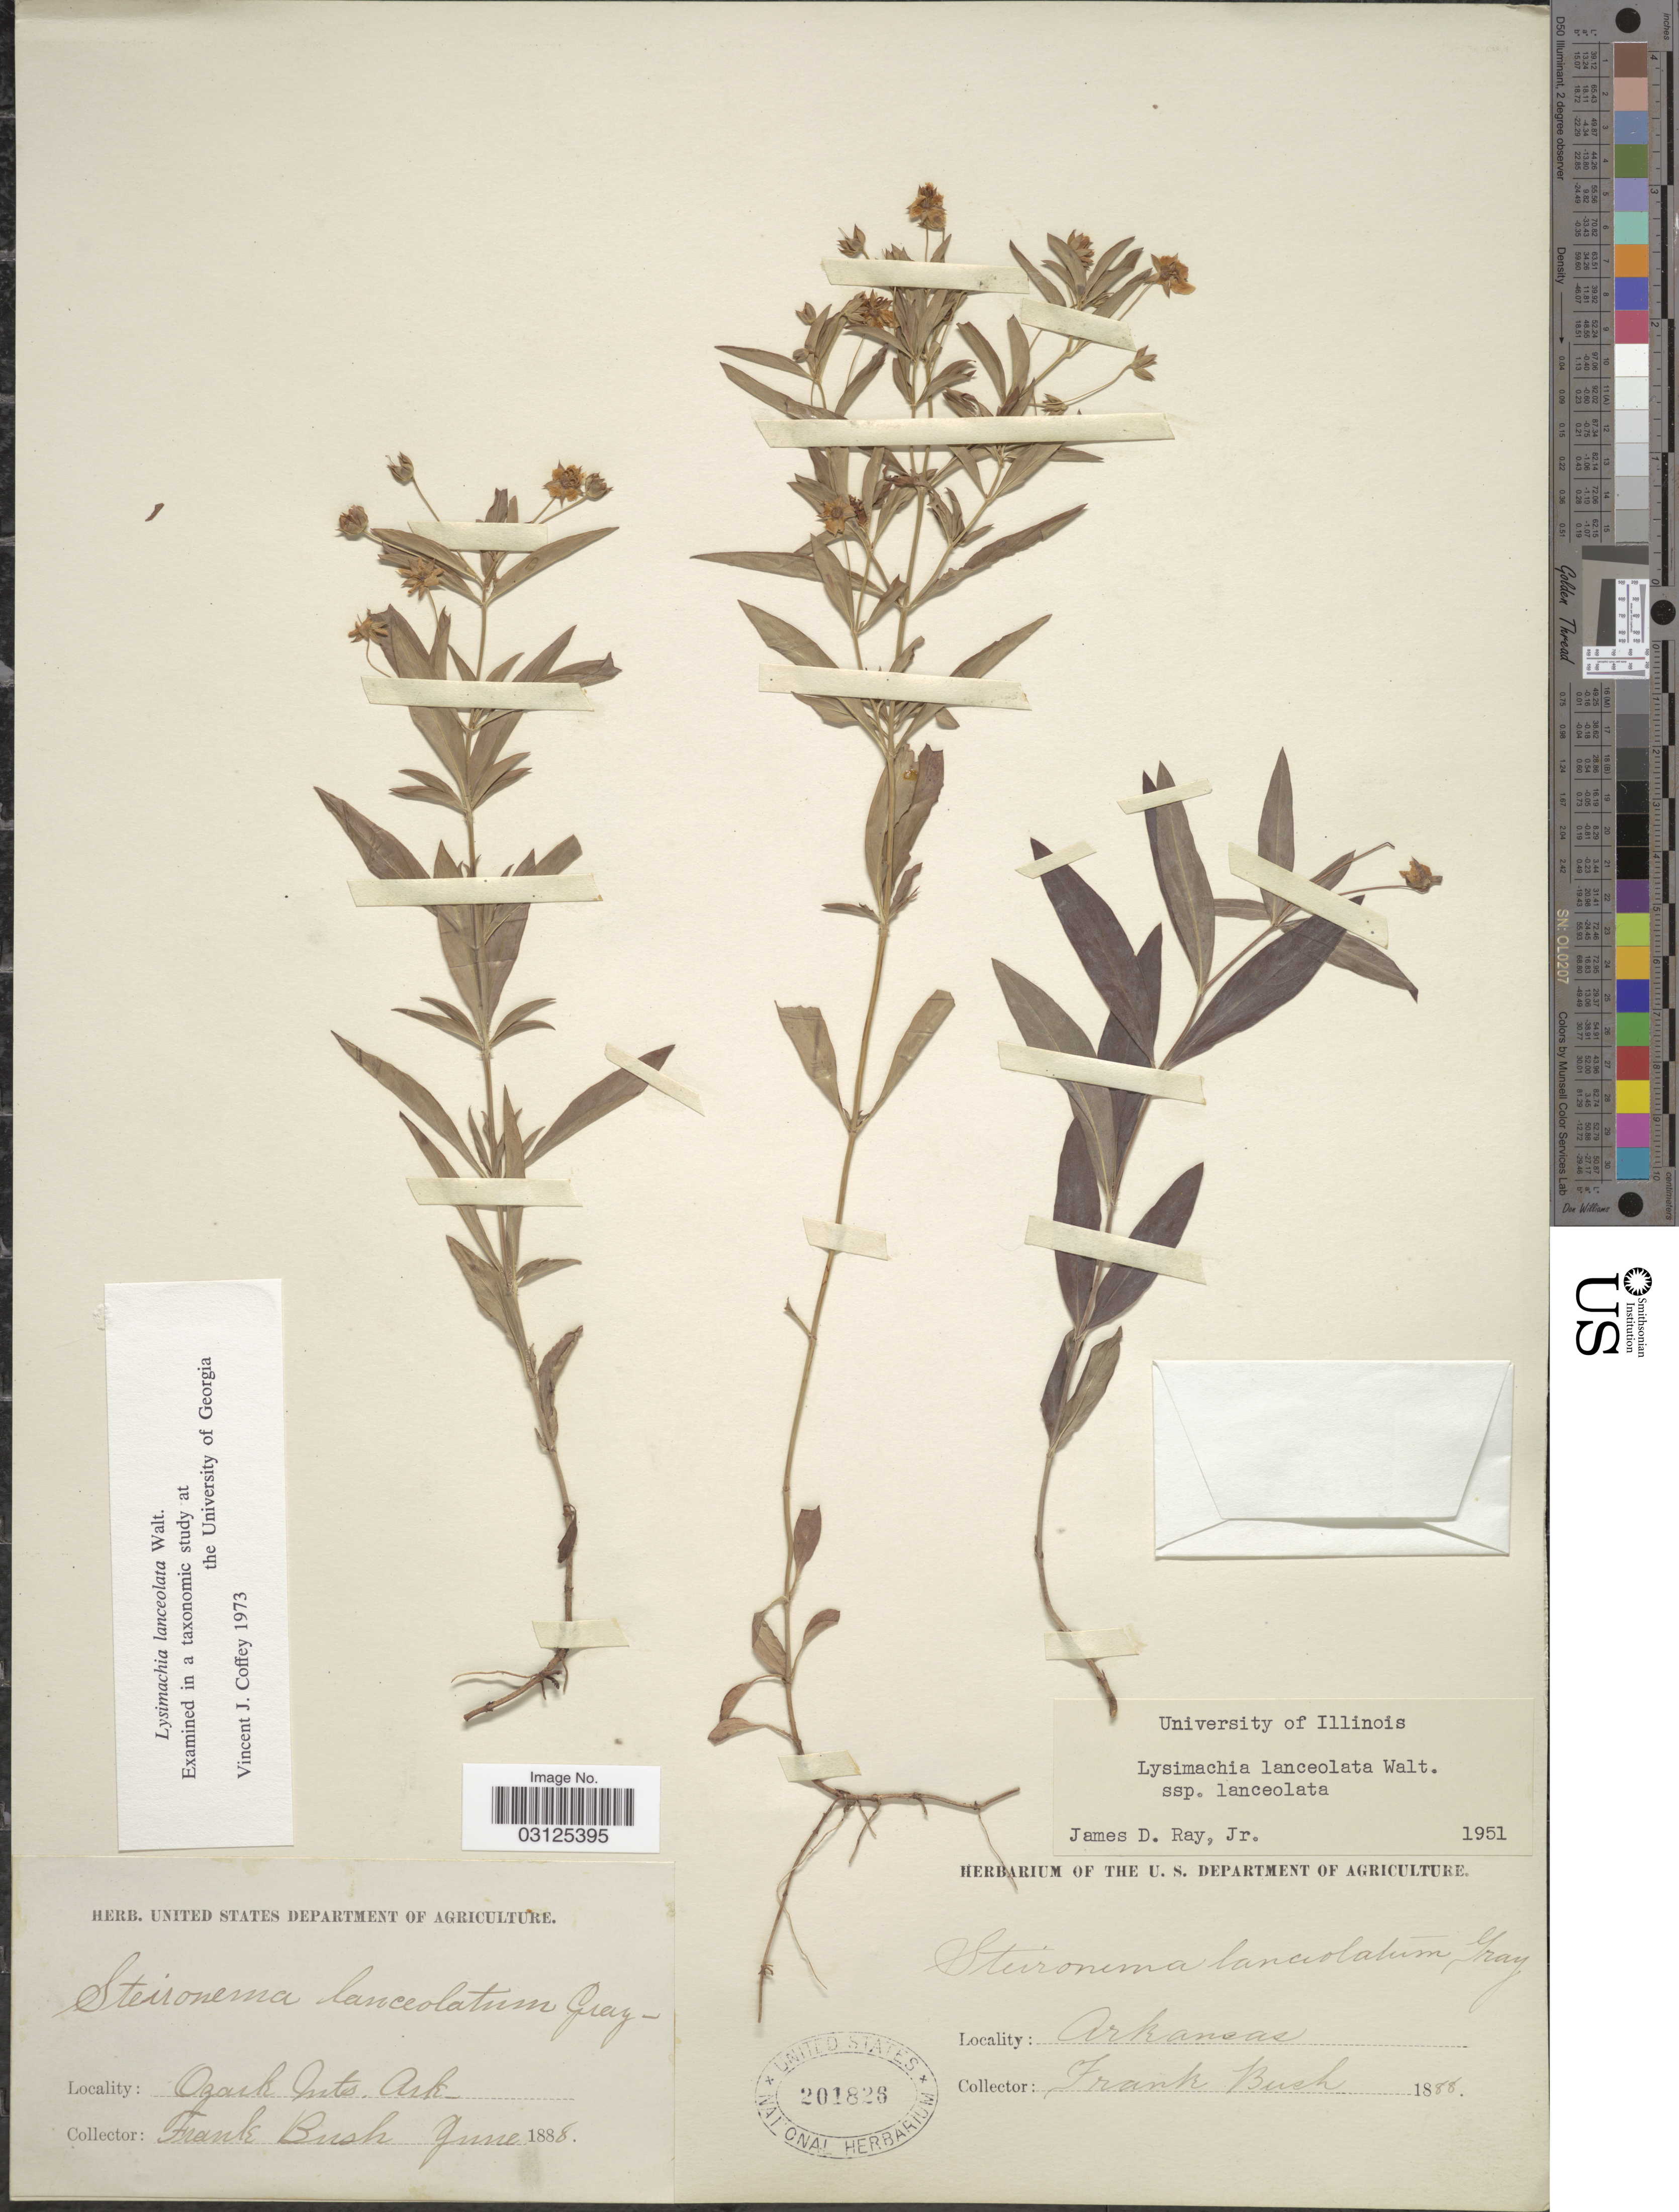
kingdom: Plantae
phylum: Tracheophyta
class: Magnoliopsida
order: Ericales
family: Primulaceae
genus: Lysimachia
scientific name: Lysimachia lanceolata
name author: Walter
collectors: F. Bush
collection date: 1888-06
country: United States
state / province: Arkansas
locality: Ozark Mts.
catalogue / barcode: US 201826